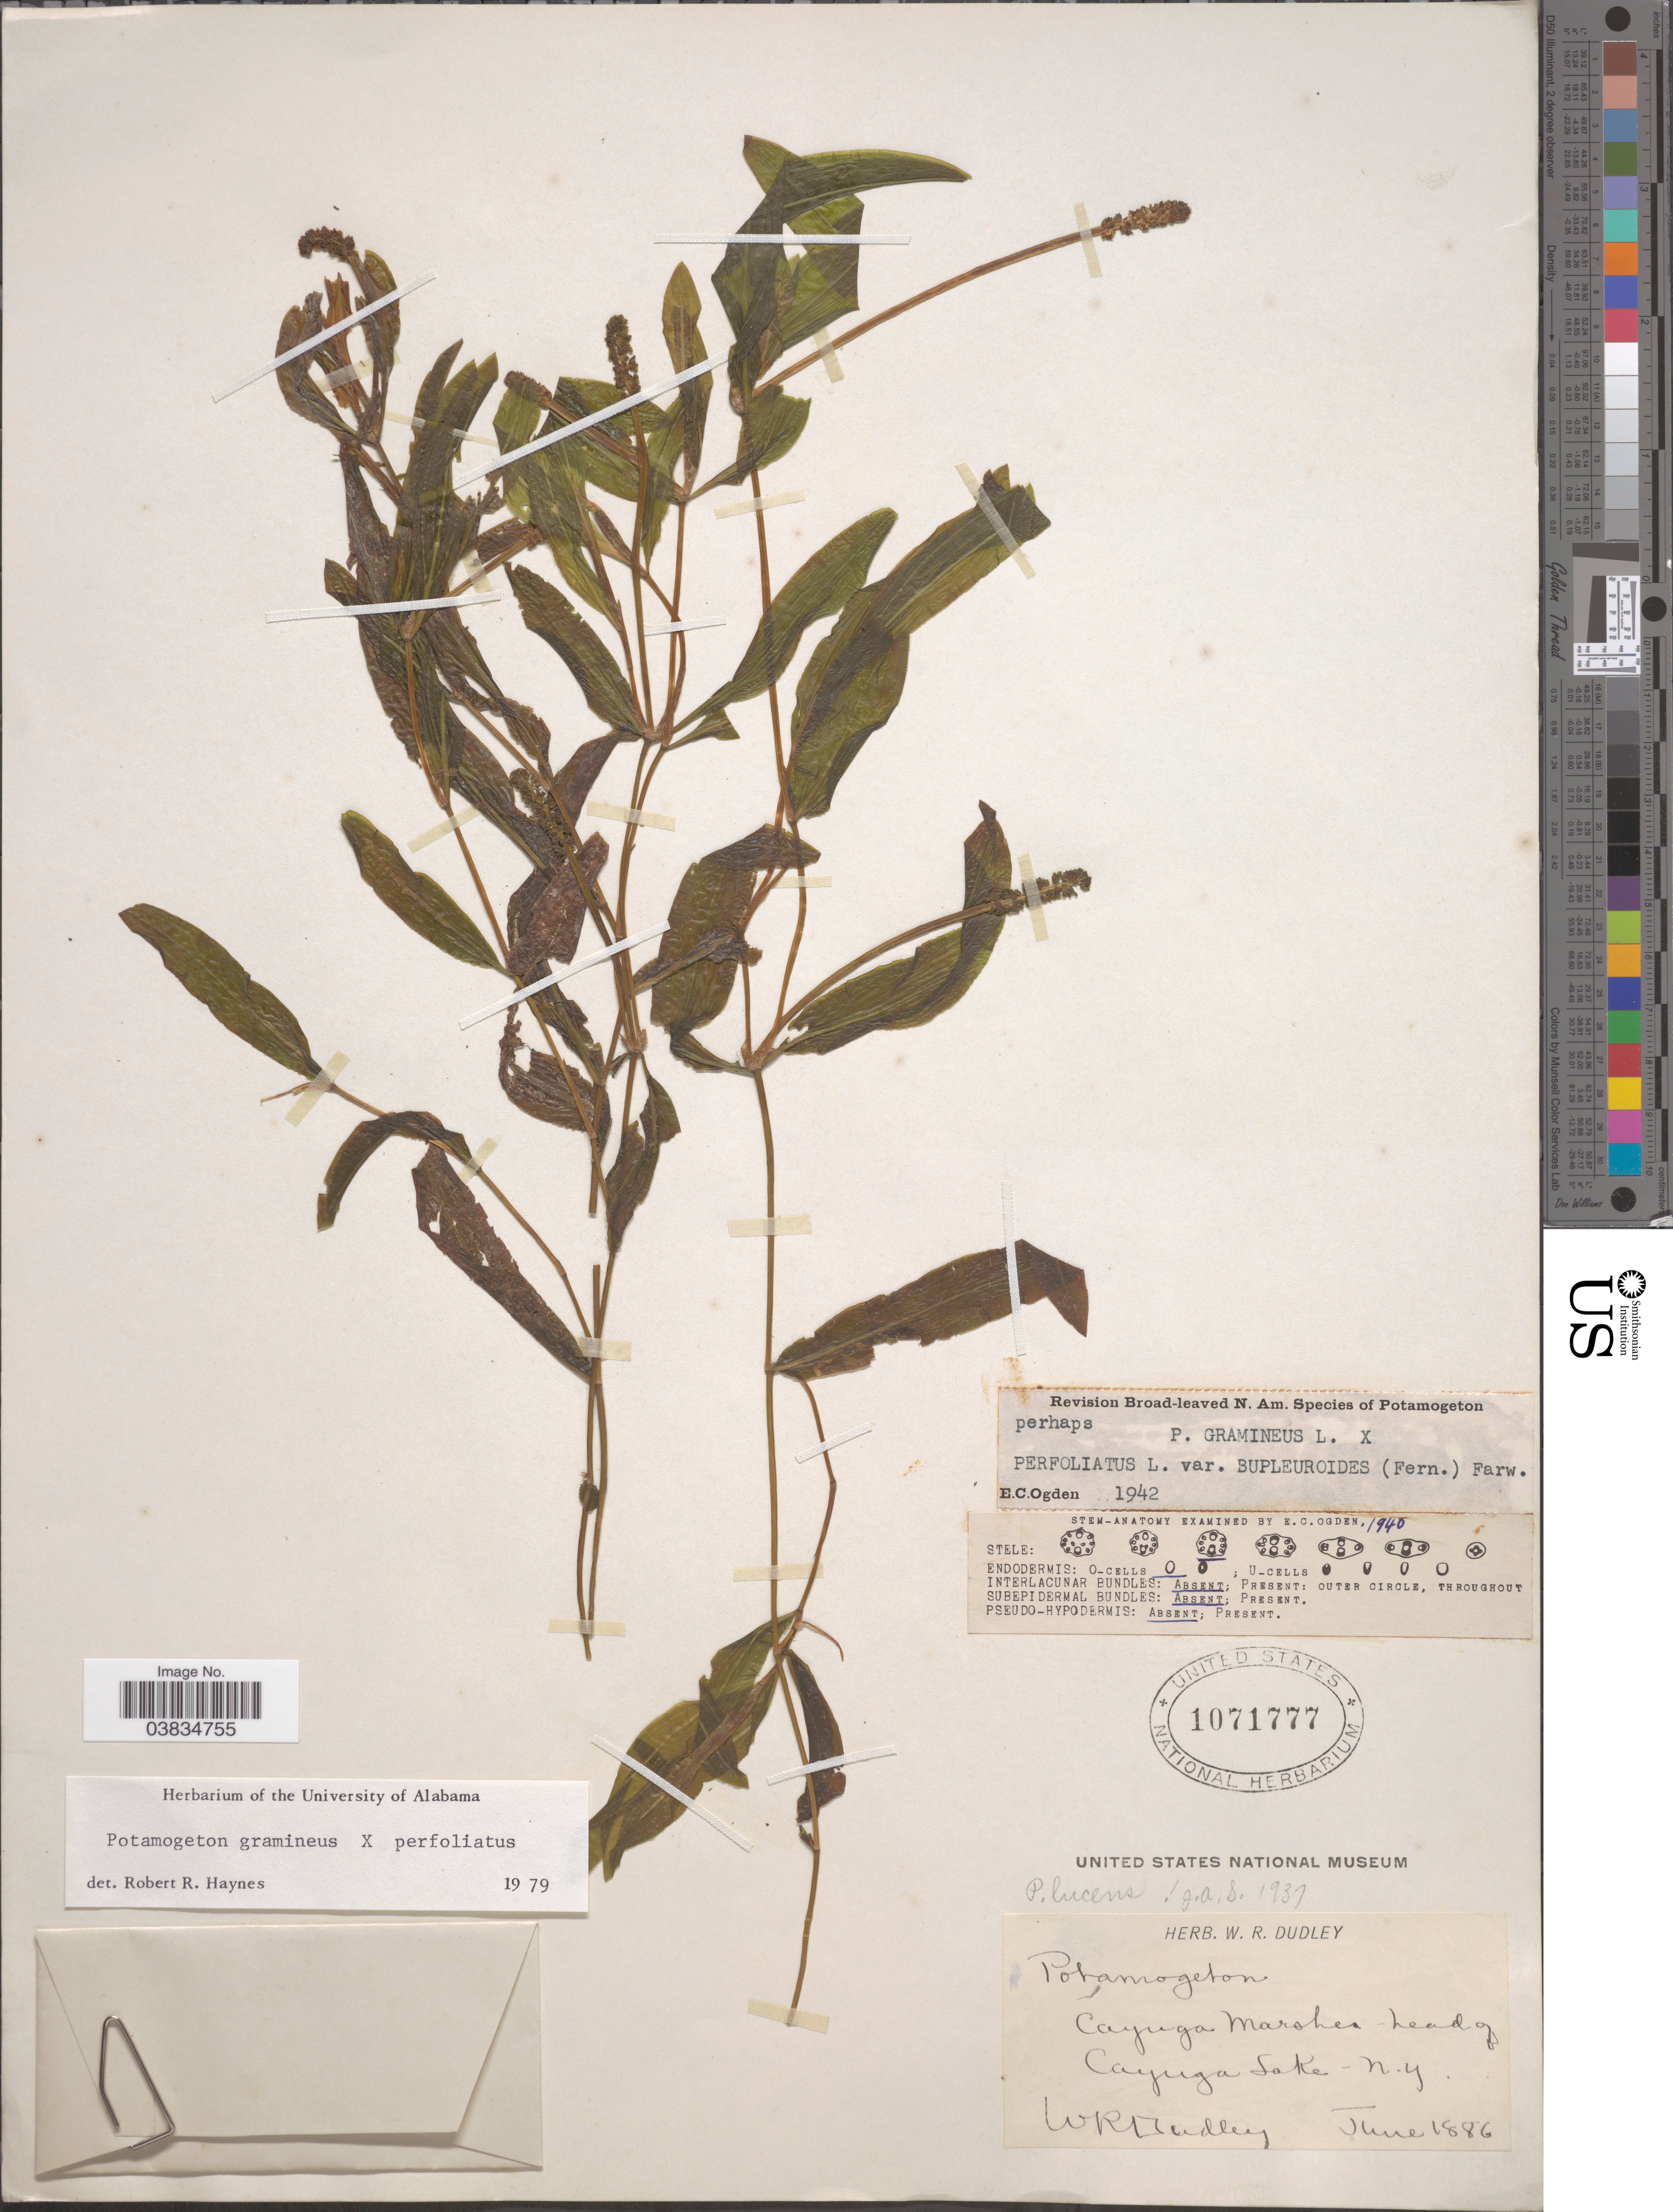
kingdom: Plantae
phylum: Tracheophyta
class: Liliopsida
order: Alismatales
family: Potamogetonaceae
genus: Potamogeton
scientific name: Potamogeton gramineus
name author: L.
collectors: W. Dudley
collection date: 1886-06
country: United States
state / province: New York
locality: Cayuga Marshes - head of Cayuga Lake.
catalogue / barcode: US 1071777